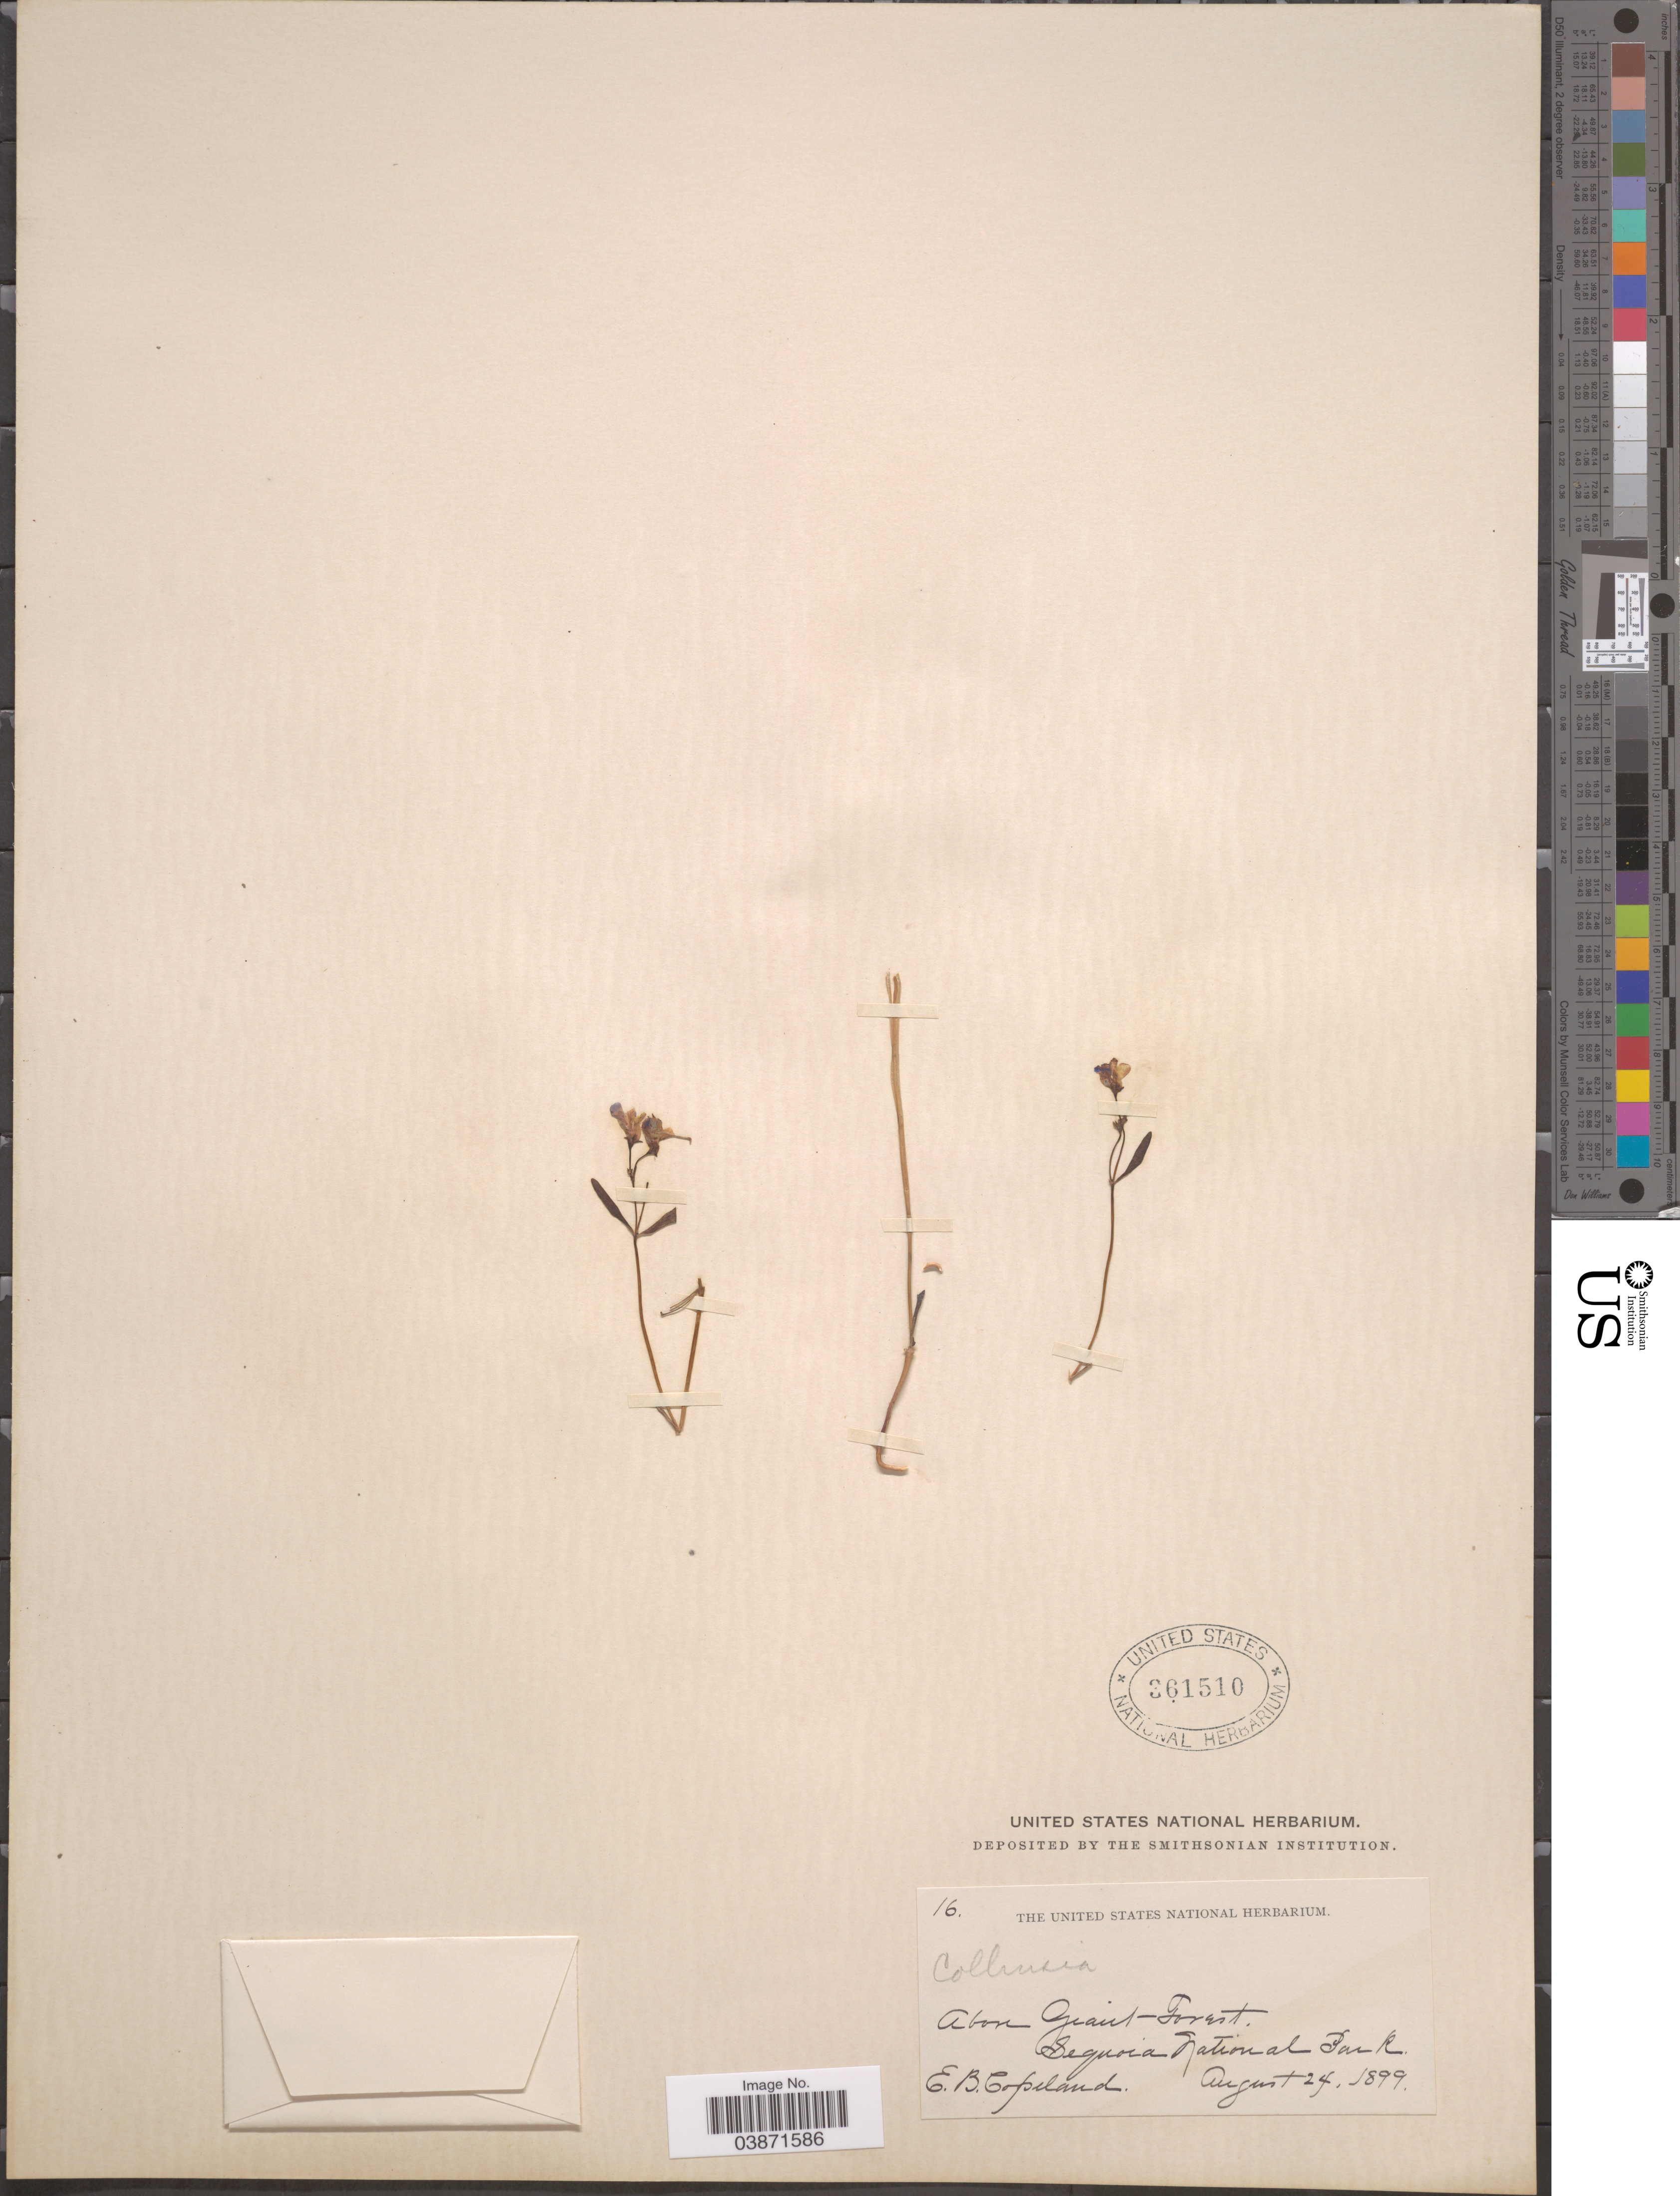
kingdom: Plantae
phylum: Tracheophyta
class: Magnoliopsida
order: Lamiales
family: Plantaginaceae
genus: Collinsia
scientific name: Collinsia sp.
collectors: E. B. Copeland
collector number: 16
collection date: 1899-08-24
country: United States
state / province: California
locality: Above Grant Forest. Sequoia National Park.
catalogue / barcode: US 361510